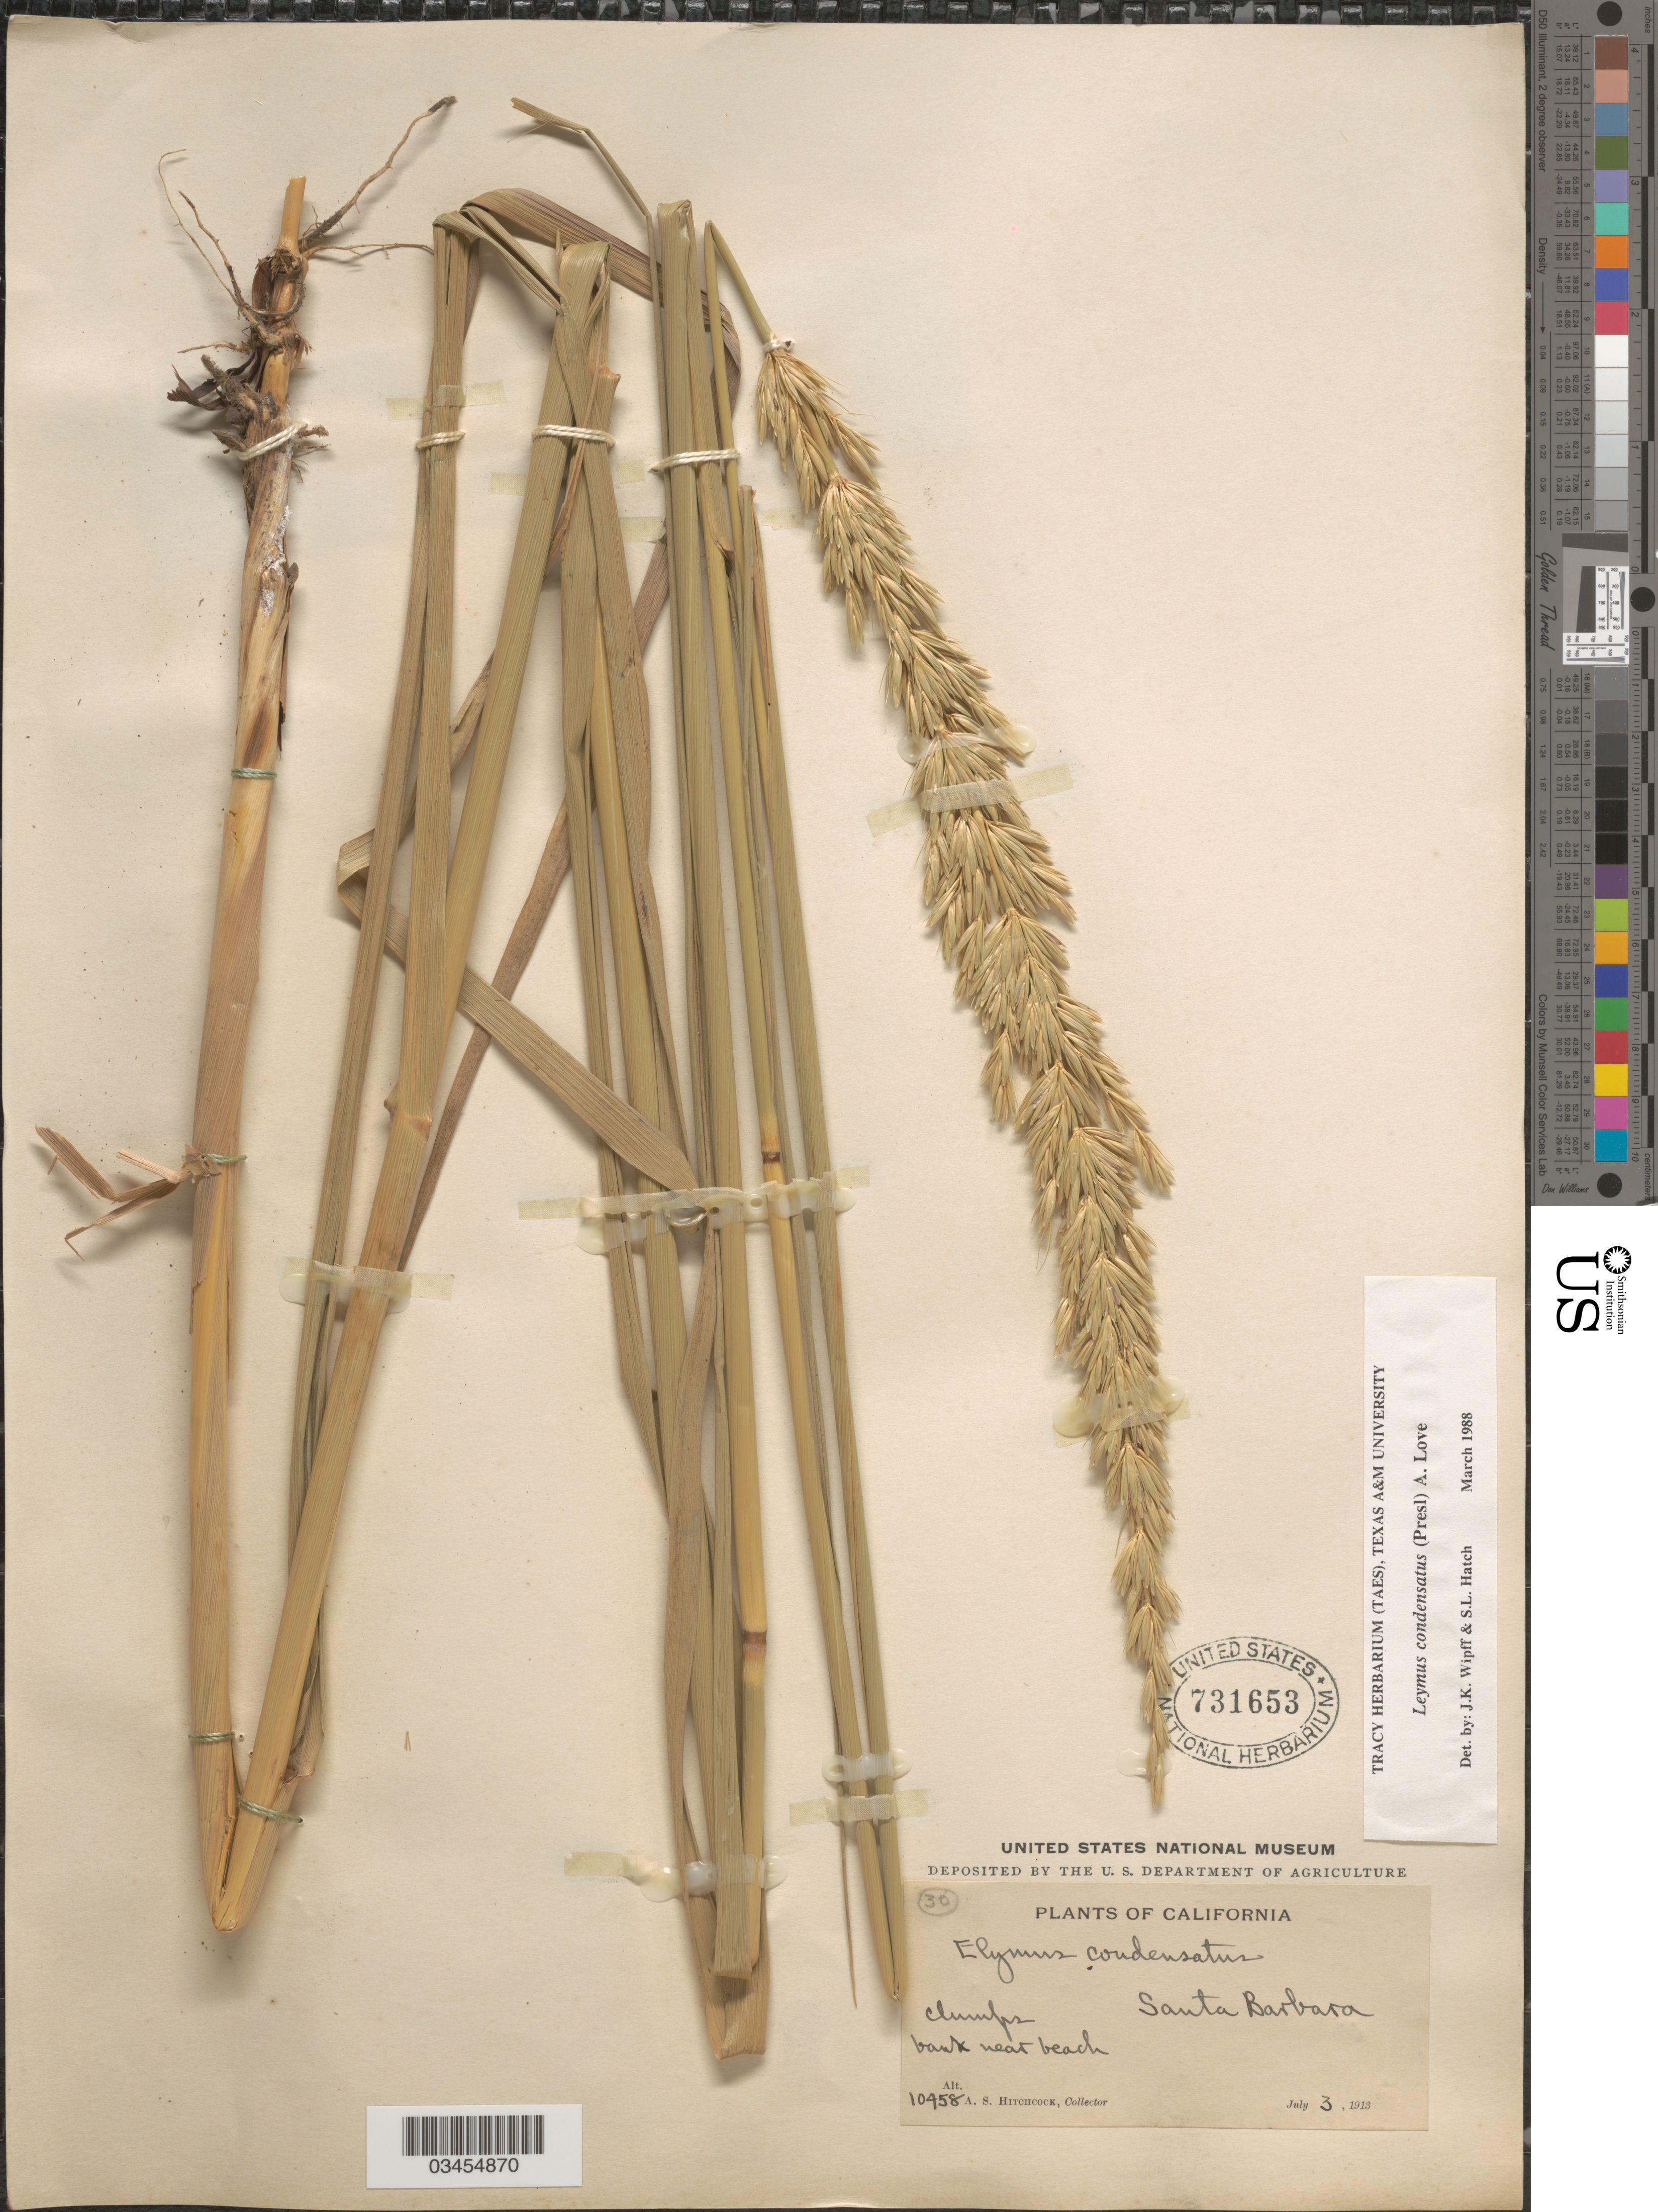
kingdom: Plantae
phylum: Tracheophyta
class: Liliopsida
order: Poales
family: Poaceae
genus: Leymus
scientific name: Leymus condensatus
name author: (J. Presl) Á. Löve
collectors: A. S. Hitchcock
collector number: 10458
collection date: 1913-07-03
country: United States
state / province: California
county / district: Santa Barbara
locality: Santa Barbara. Clumps bank near beach.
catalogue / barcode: US 731653